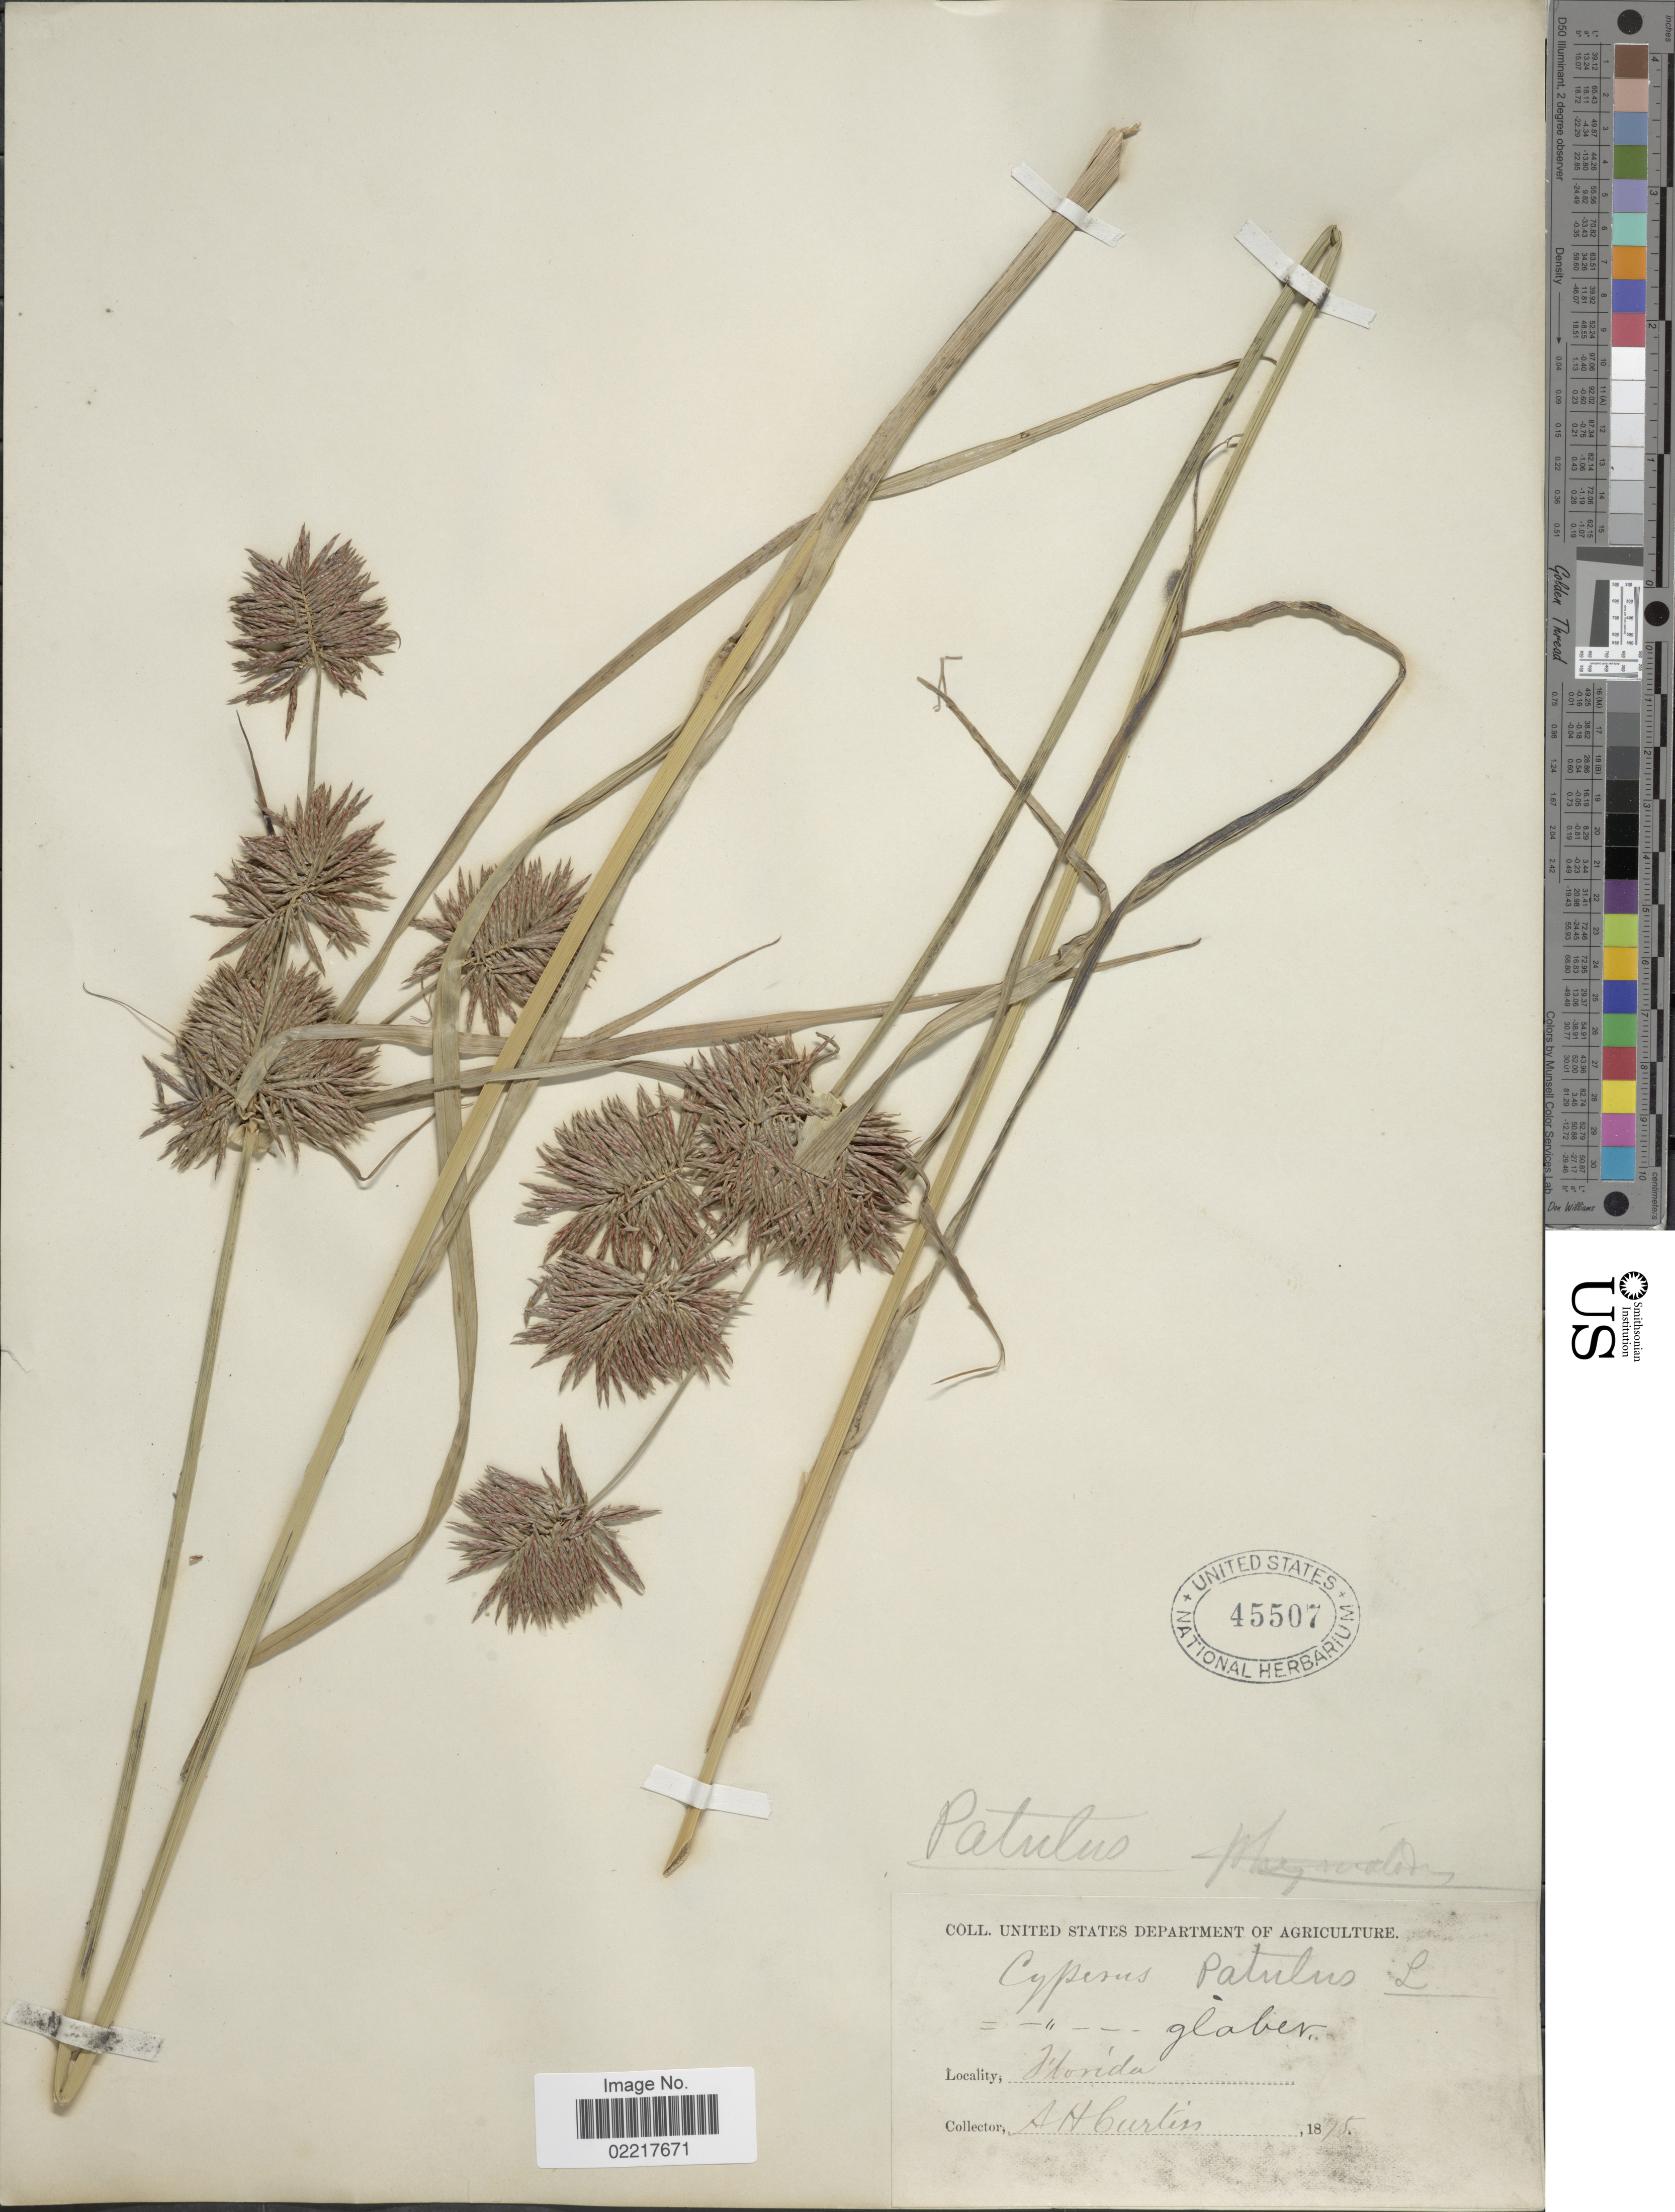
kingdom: Plantae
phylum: Tracheophyta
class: Liliopsida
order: Poales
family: Cyperaceae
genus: Cyperus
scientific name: Cyperus planifolius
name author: Rich.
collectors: A. H. Curtiss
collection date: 1875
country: United States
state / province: Florida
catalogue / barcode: US 45507